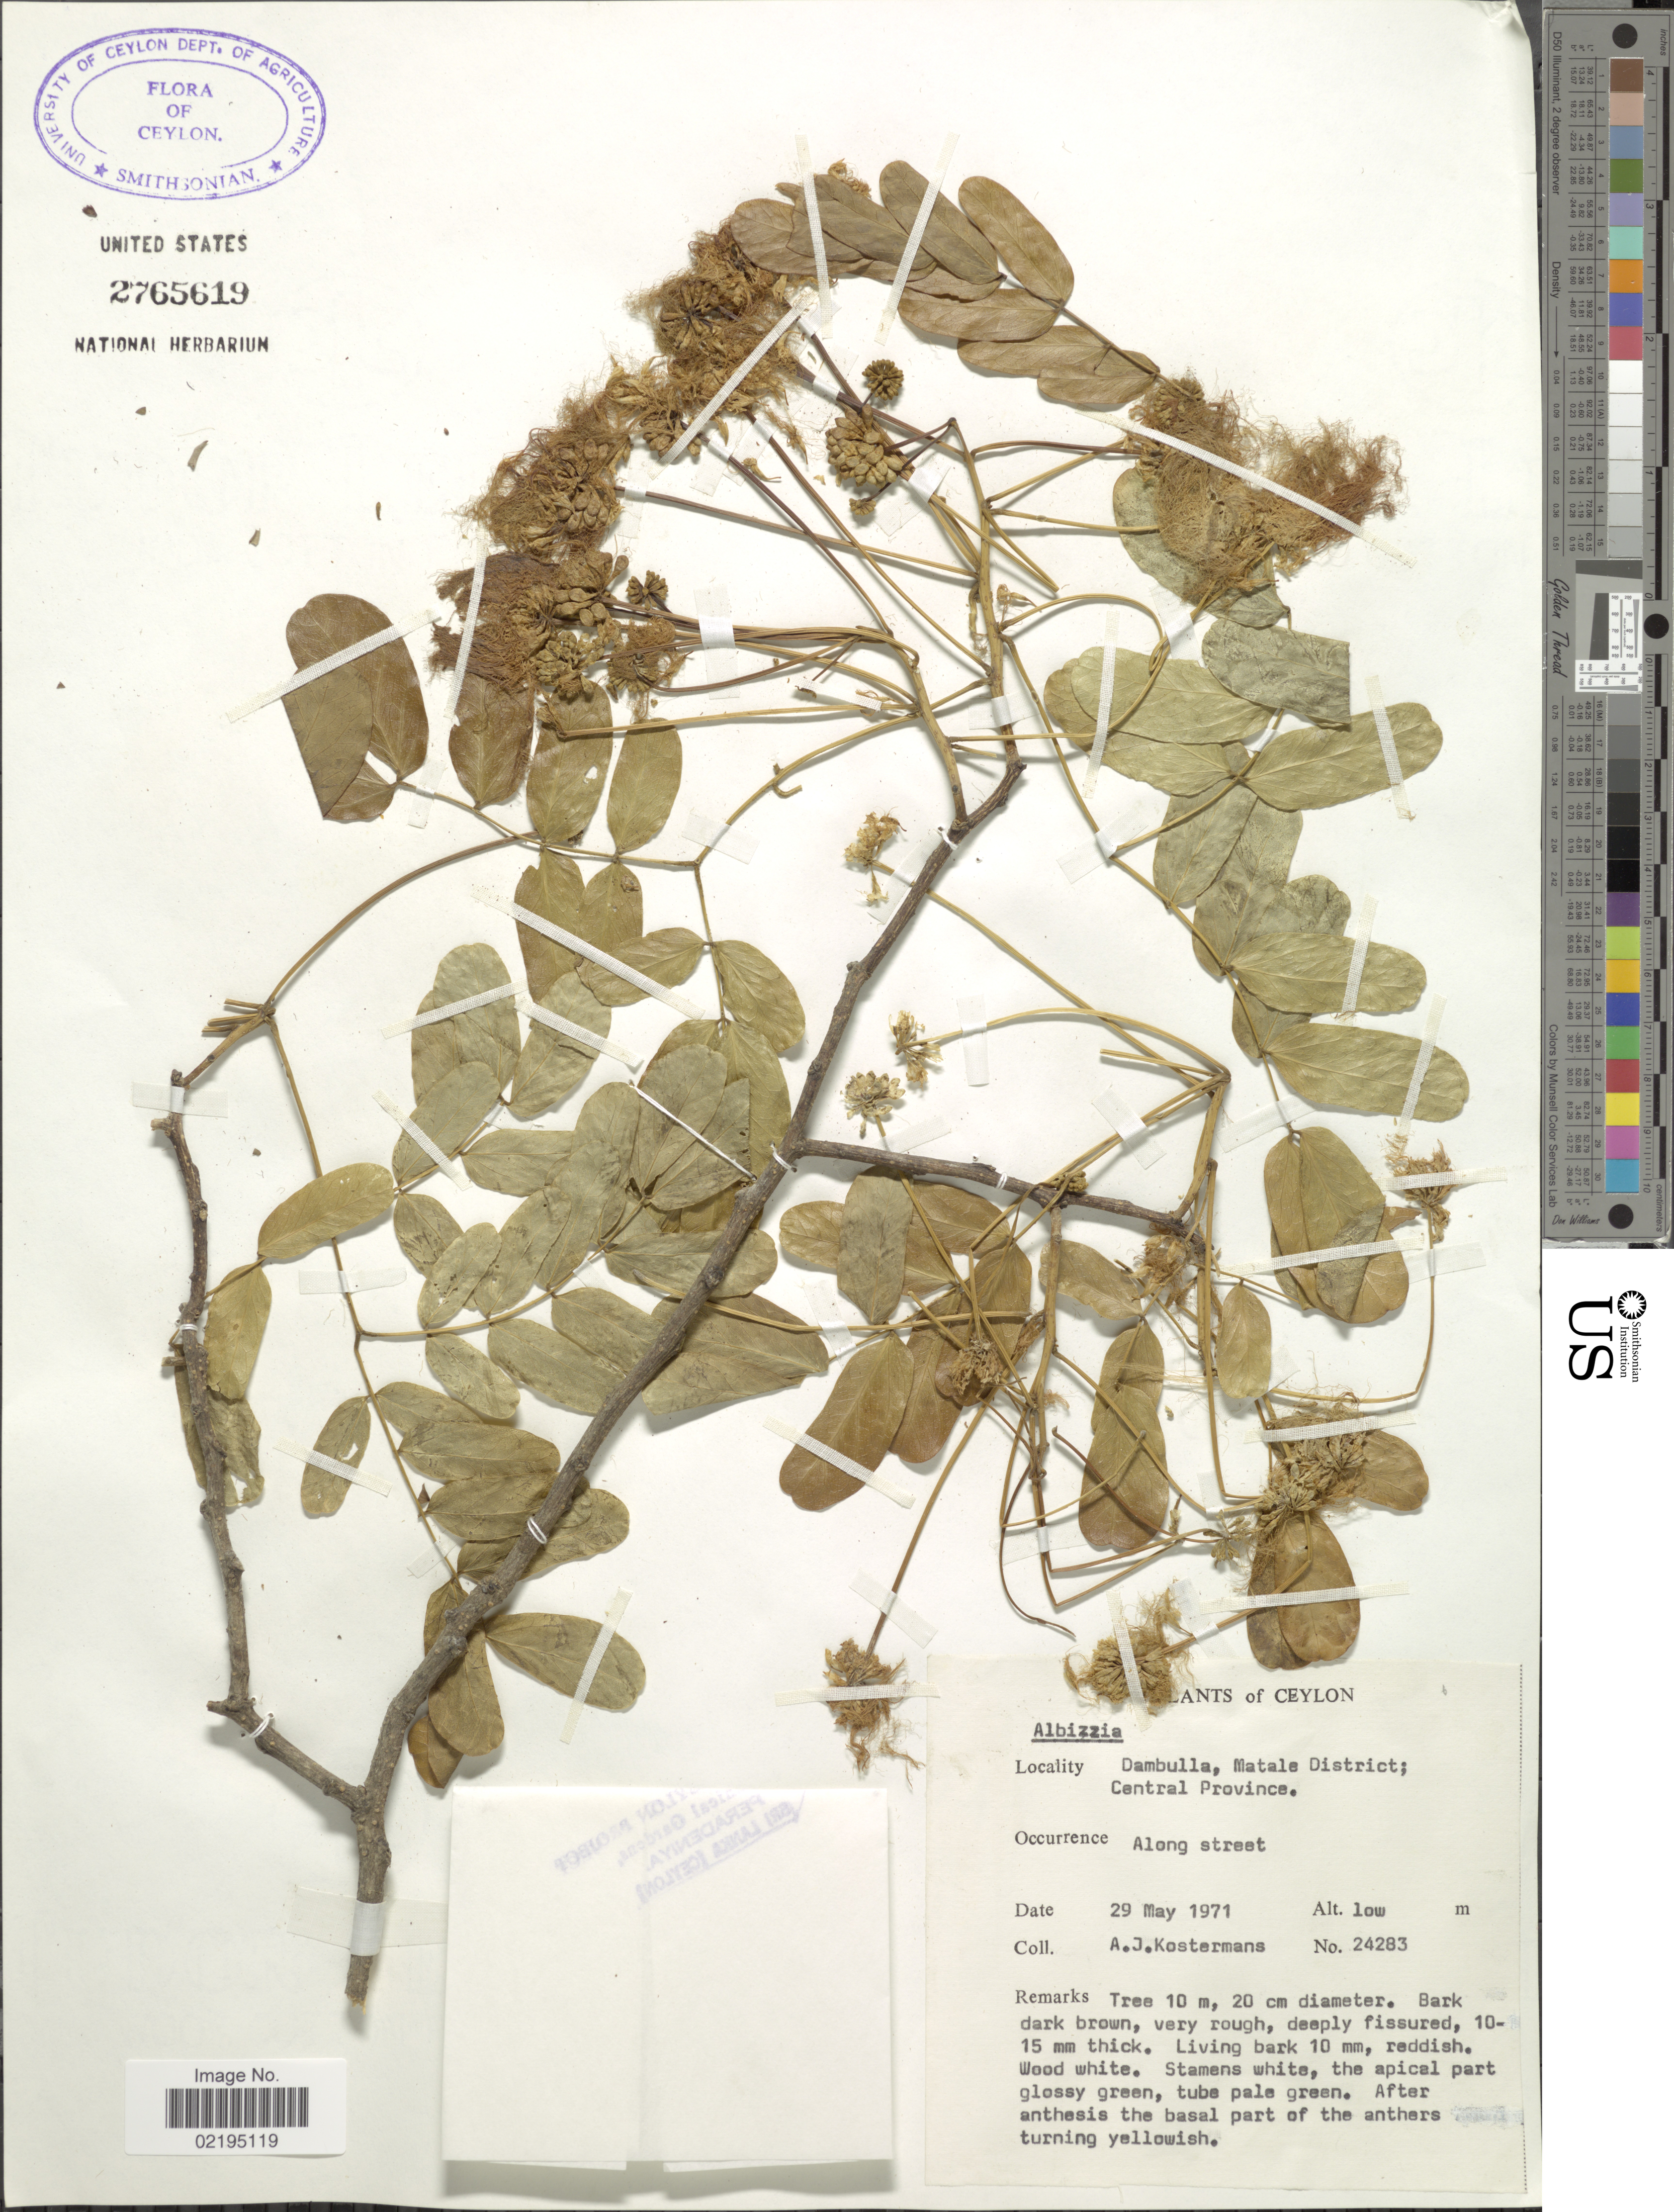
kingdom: Plantae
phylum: Tracheophyta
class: Magnoliopsida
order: Fabales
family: Fabaceae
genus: Albizia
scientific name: Albizia sp.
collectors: A. J. G. Kostermans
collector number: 24283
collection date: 1971-05-29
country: Sri Lanka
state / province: Central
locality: Dambulla, Matala District.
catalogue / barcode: US 2765619